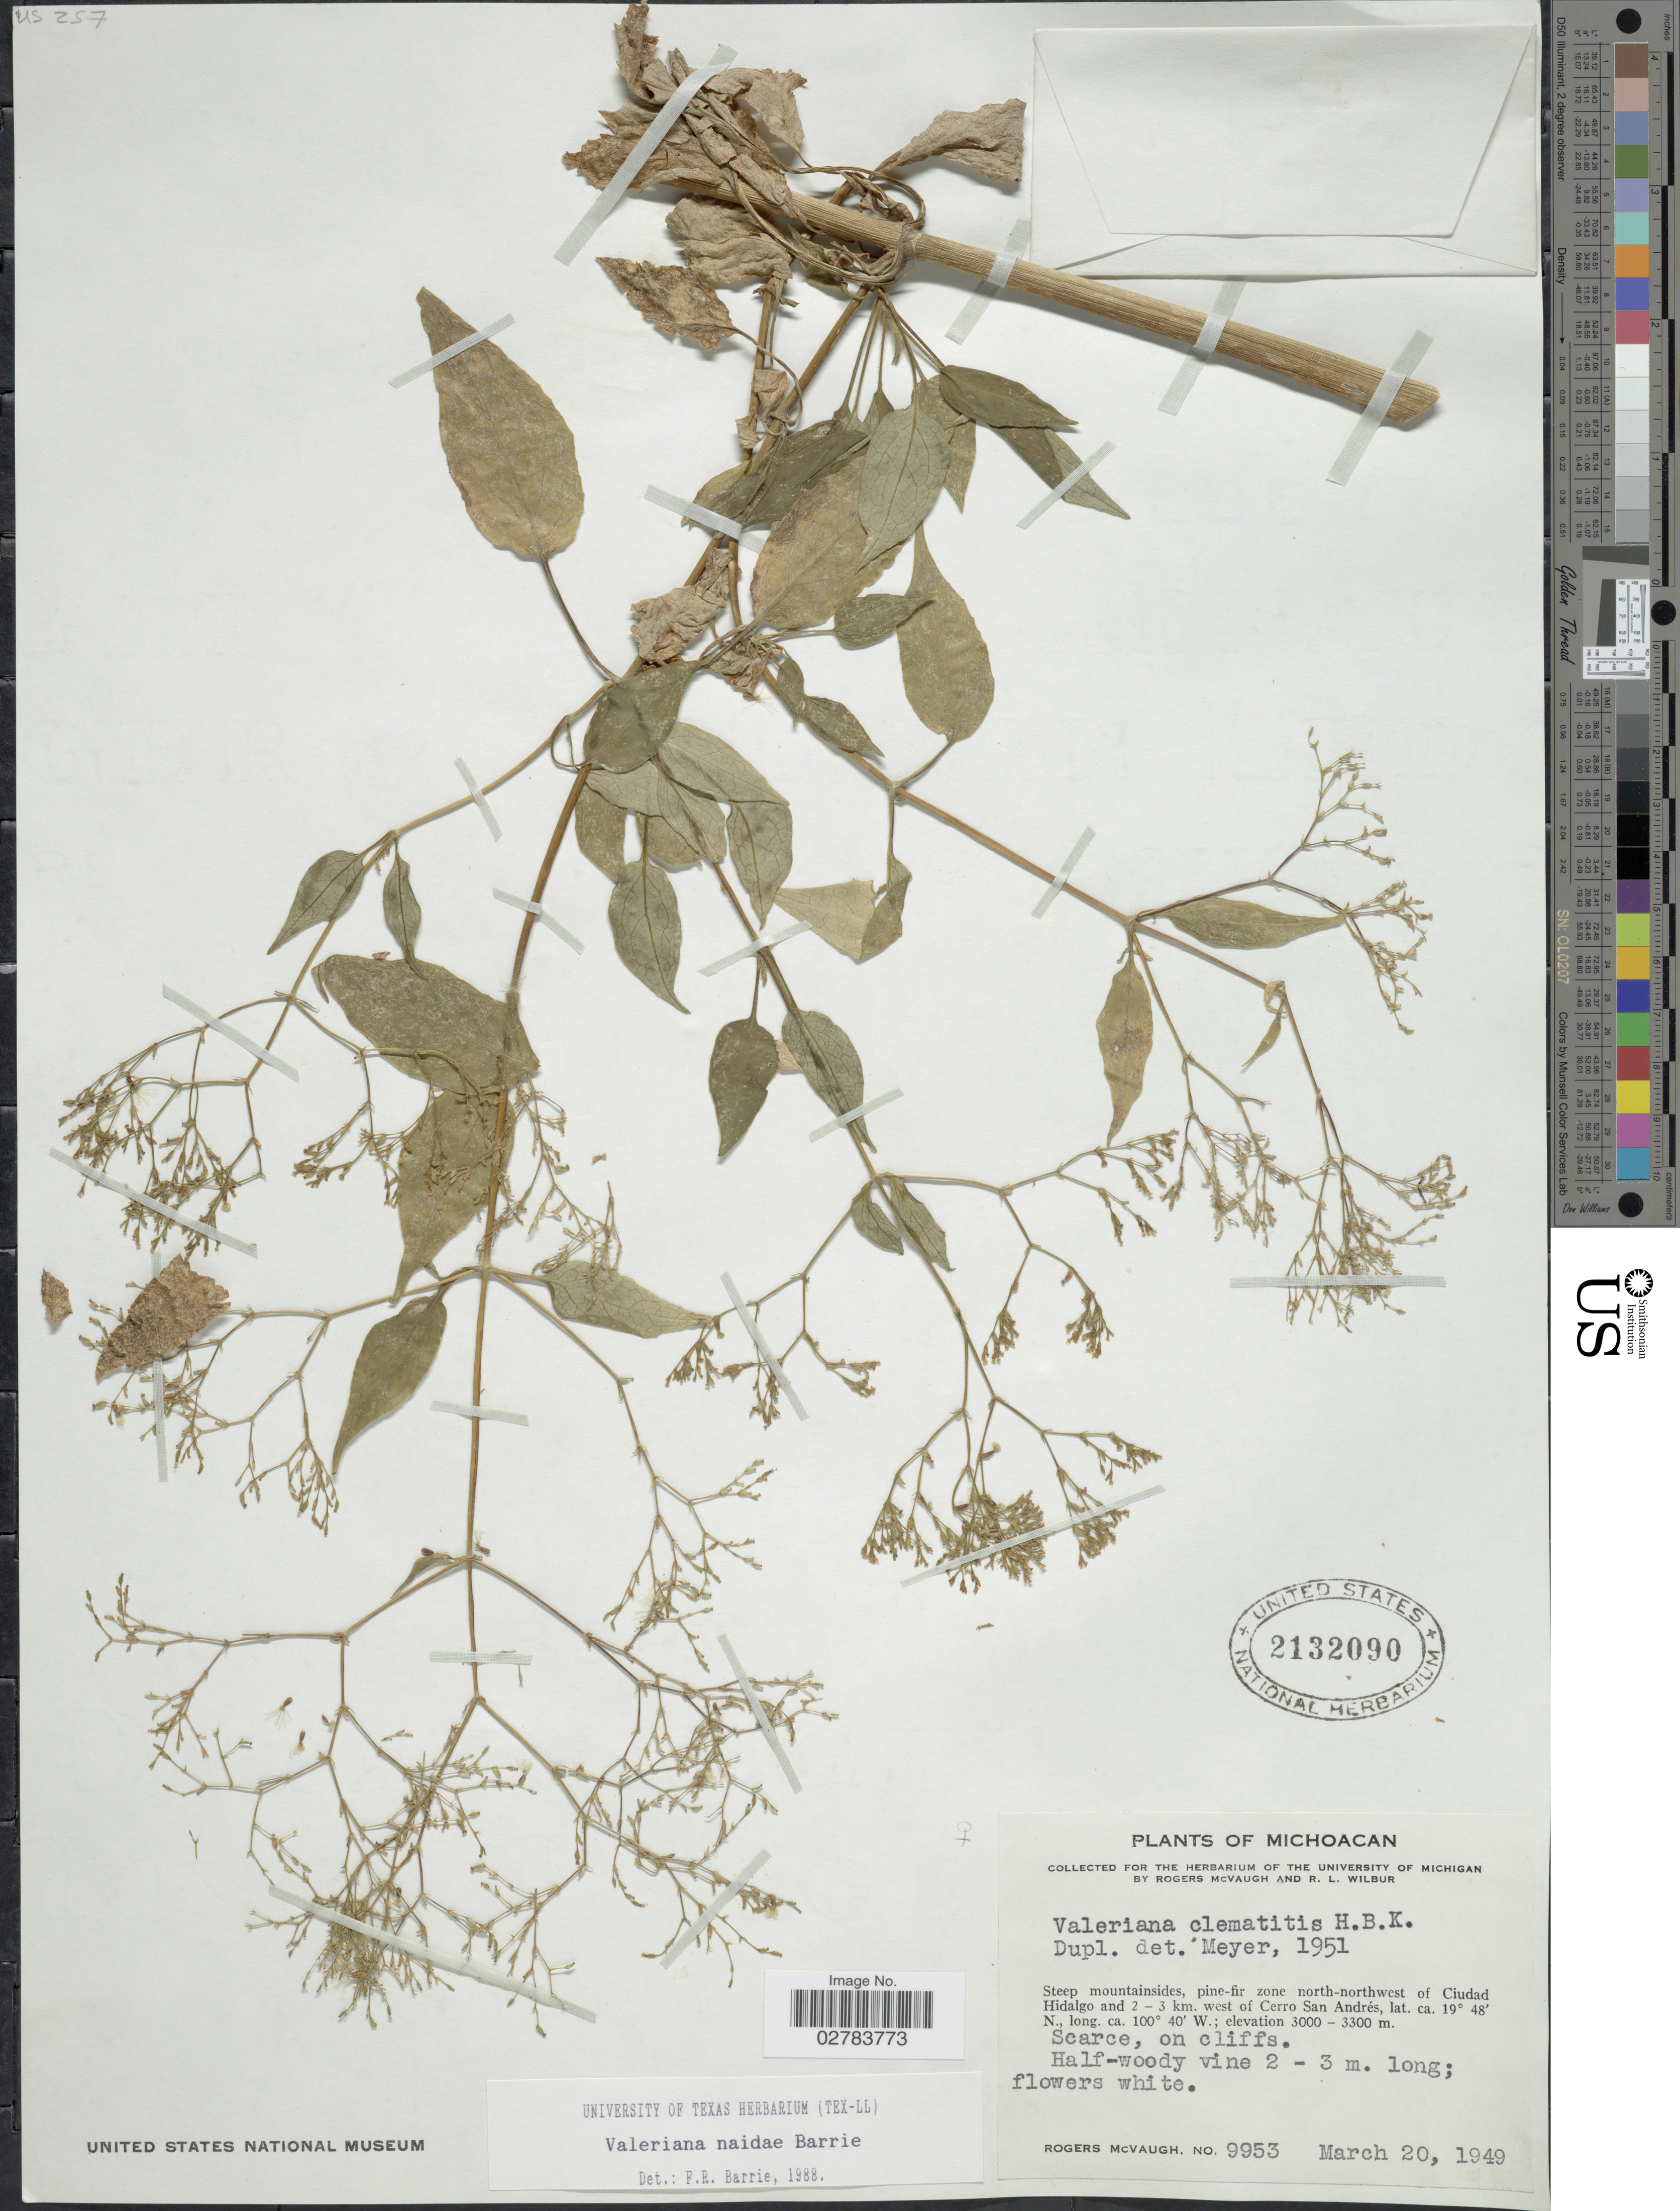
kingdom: Plantae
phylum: Tracheophyta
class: Magnoliopsida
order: Dipsacales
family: Caprifoliaceae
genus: Valeriana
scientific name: Valeriana naidae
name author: Barrie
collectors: R. McVaugh & R. L. Wilbur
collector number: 9953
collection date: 1949-03-20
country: Mexico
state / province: Michoacán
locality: Steep mountainsides, pine-fir zone north-northwest of Ciudad Hidalgo and 2-3 km. west of Cerro San Andrés.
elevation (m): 3000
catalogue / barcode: US 2132090